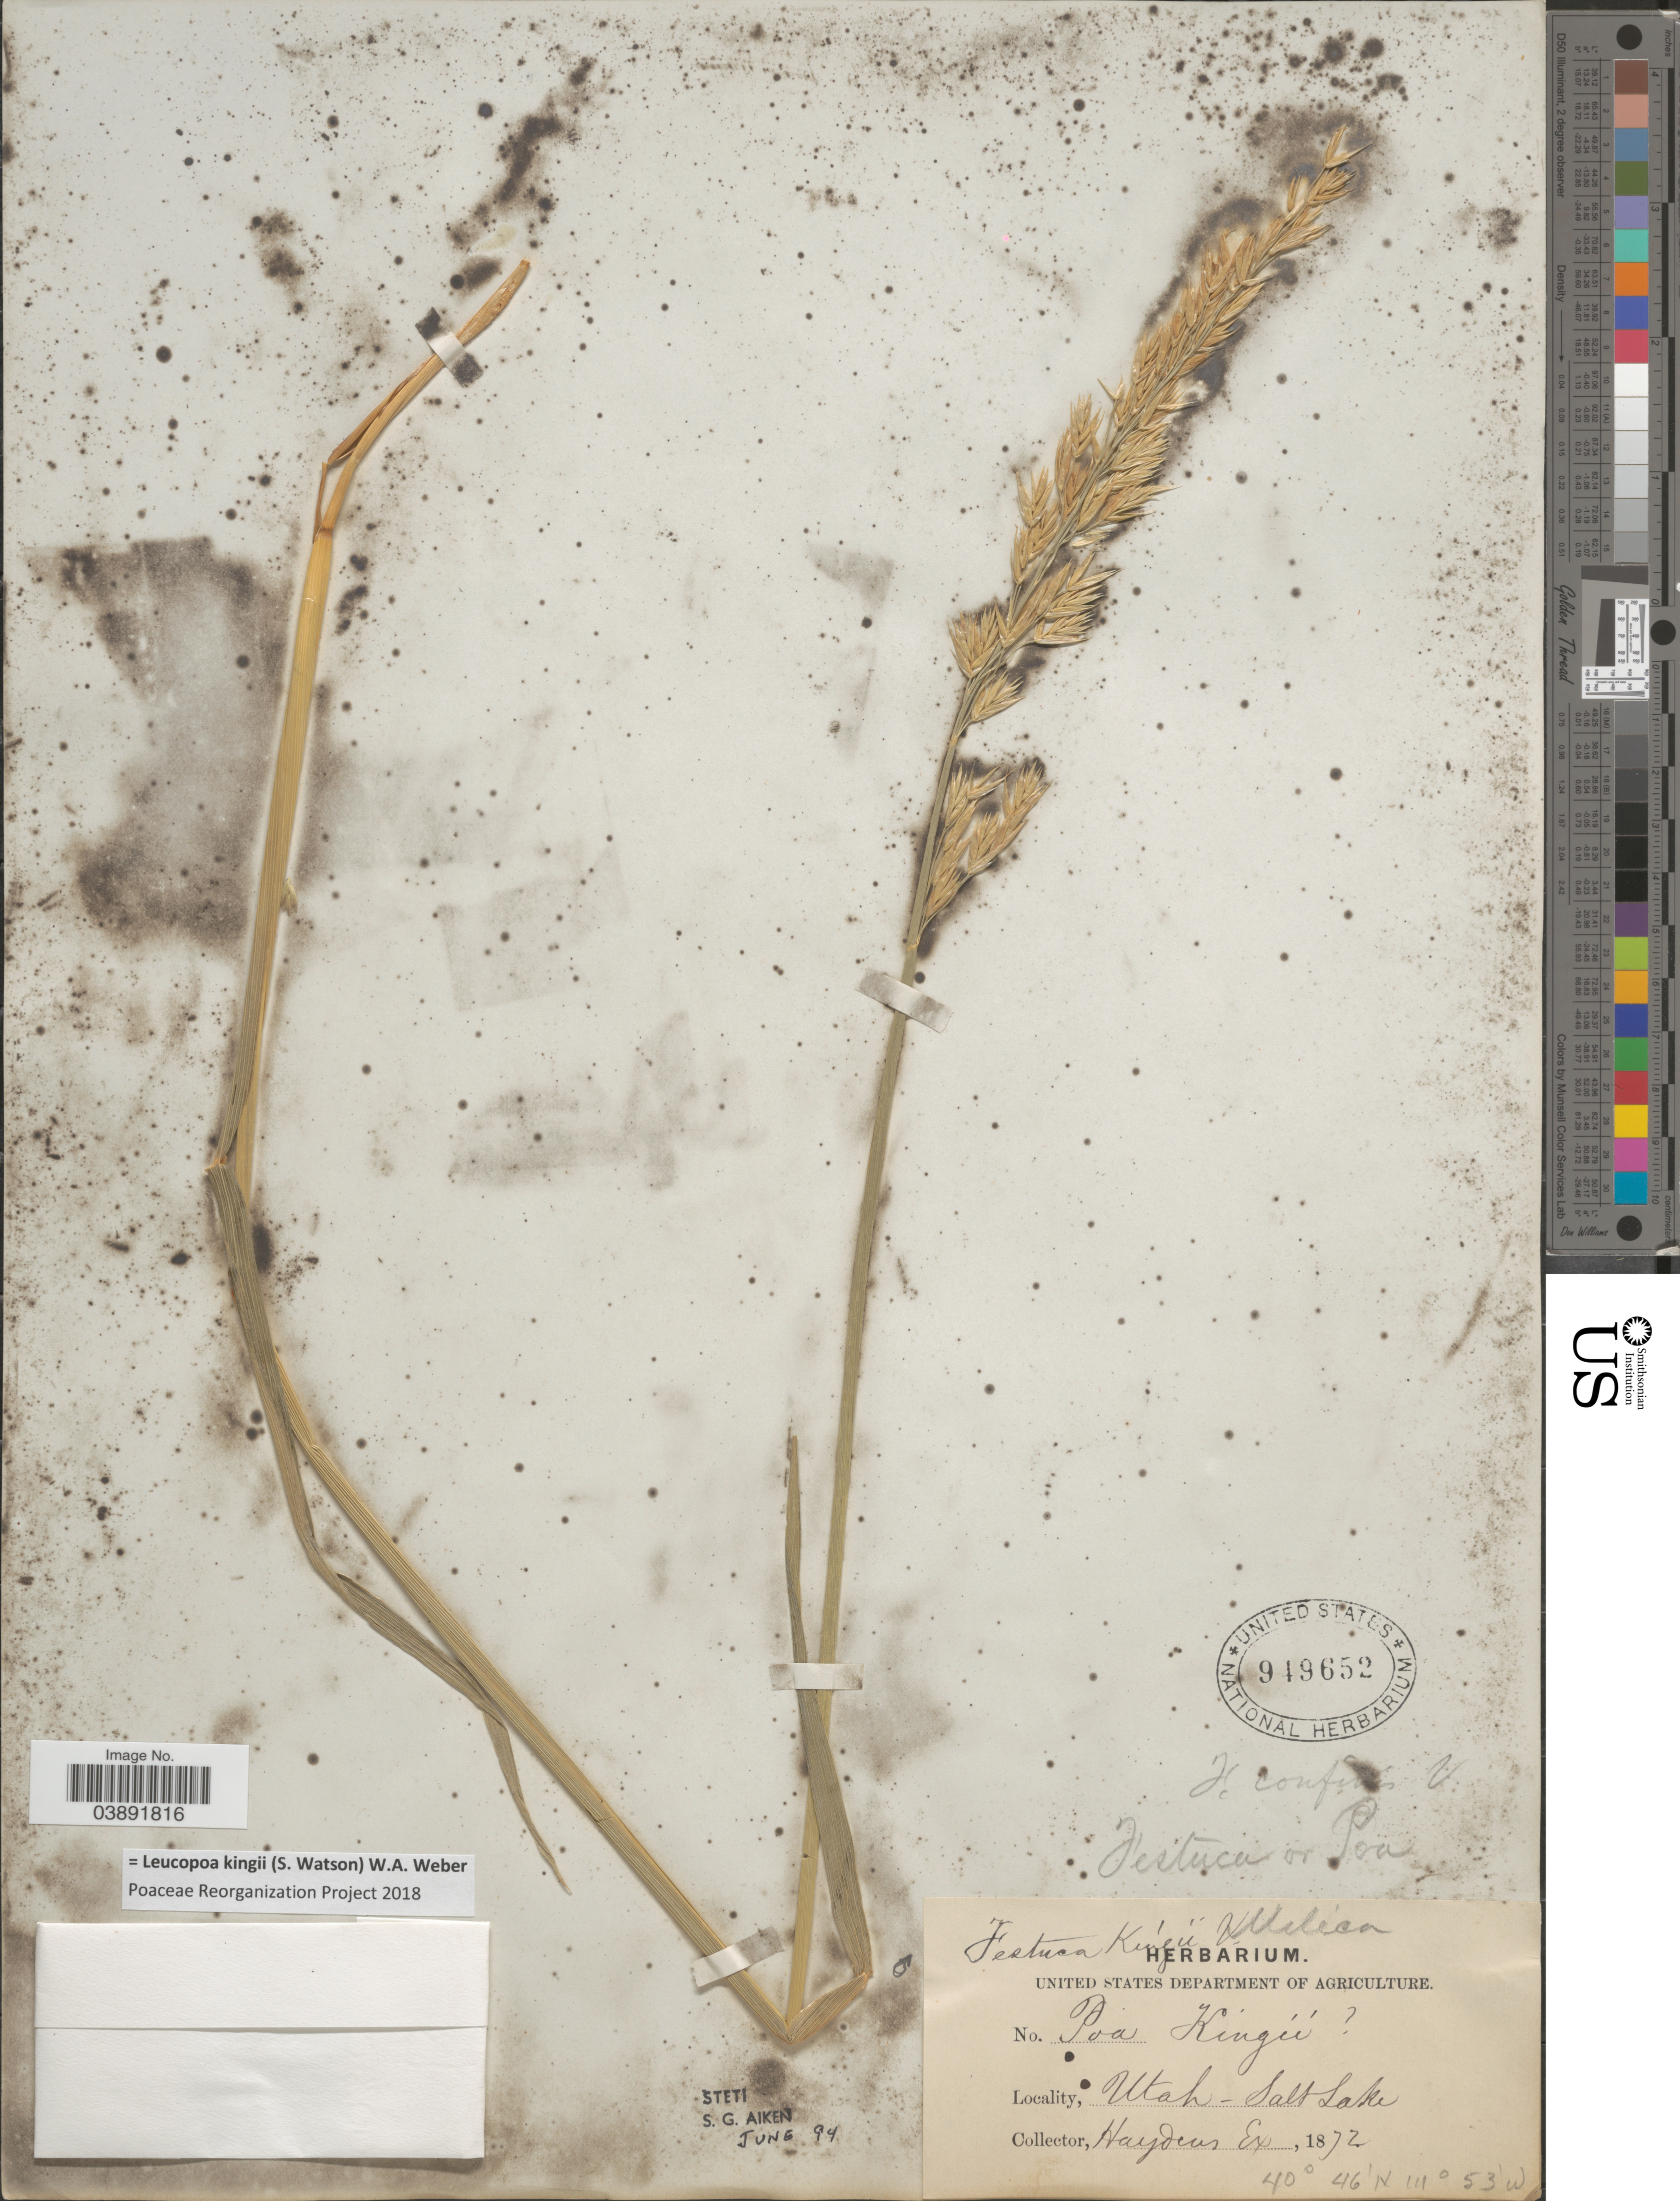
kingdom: Plantae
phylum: Tracheophyta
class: Liliopsida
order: Poales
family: Poaceae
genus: Hesperochloa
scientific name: Hesperochloa kingii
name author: (S. Watson) Rydb.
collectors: Hayden's Exped.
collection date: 1872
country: United States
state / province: Utah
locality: Salt Lake.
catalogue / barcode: US 949652